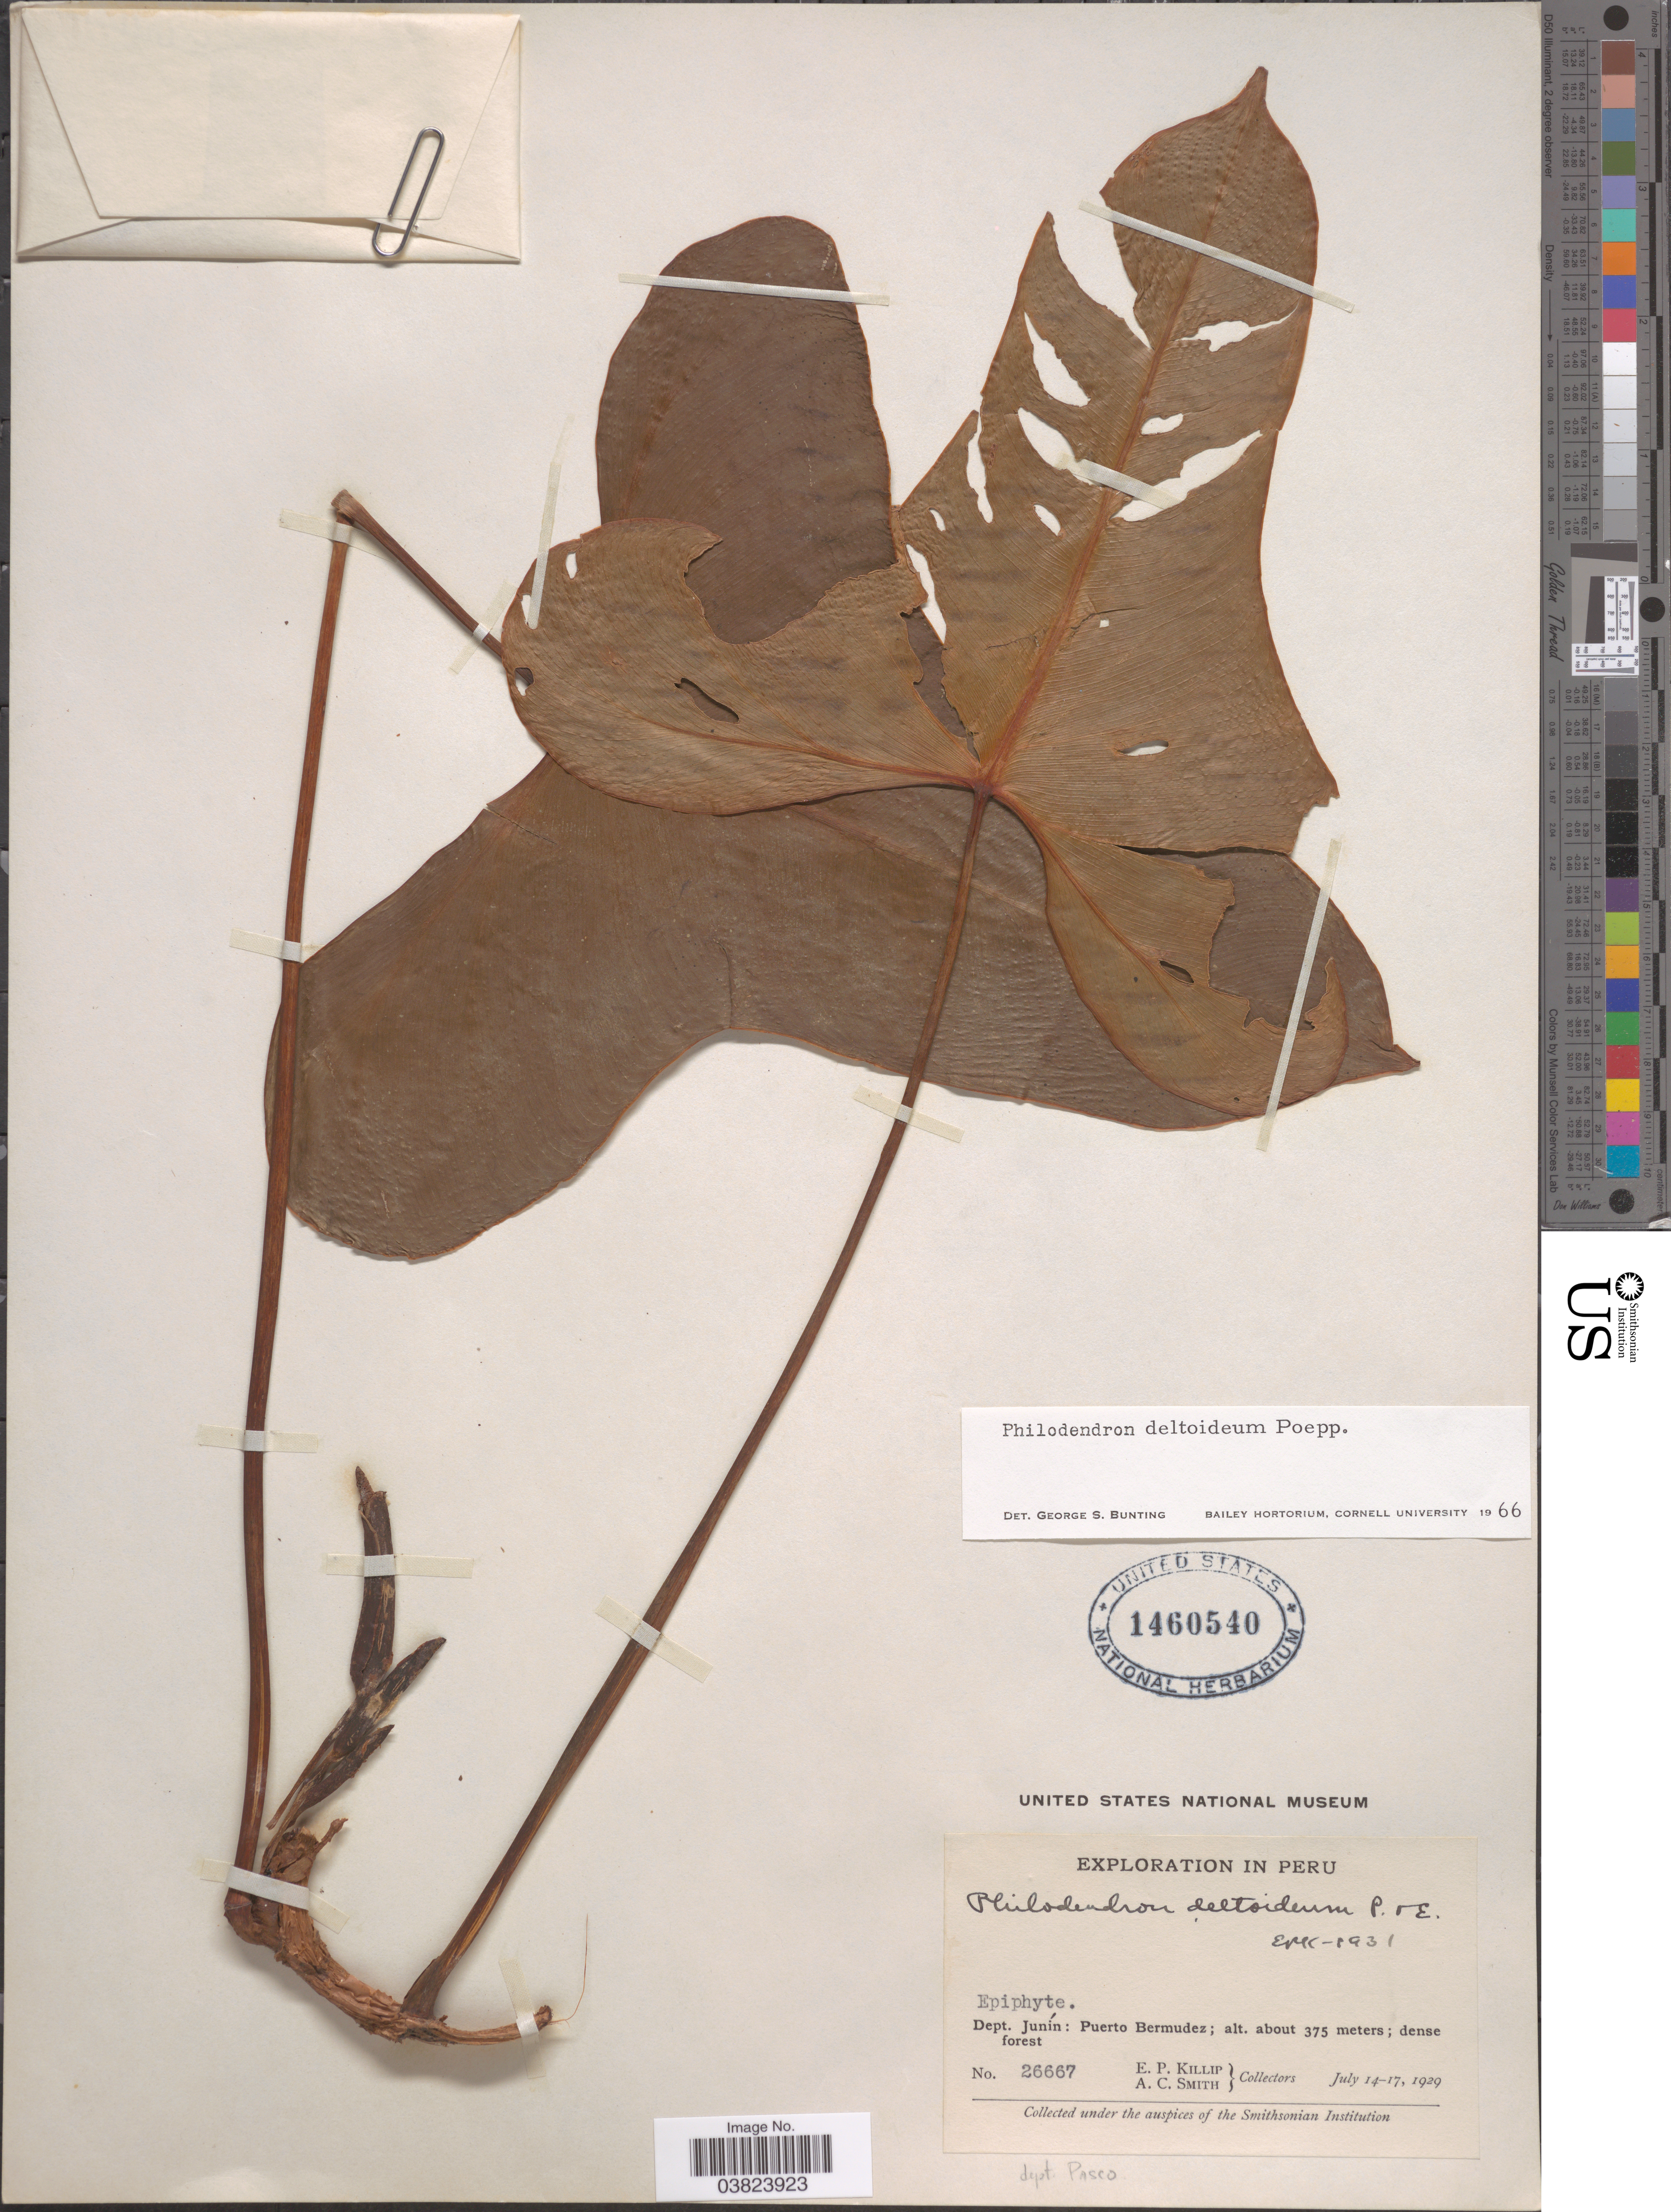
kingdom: Plantae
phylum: Tracheophyta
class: Liliopsida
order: Alismatales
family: Araceae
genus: Philodendron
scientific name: Philodendron deltoideum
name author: Poepp.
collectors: E. P. Killip & A. C. Smith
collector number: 26667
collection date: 1929-07-14/1929-07-17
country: Peru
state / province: Junín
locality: Dept. Junín: Puerto Bermudez.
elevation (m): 375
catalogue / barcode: US 1460540